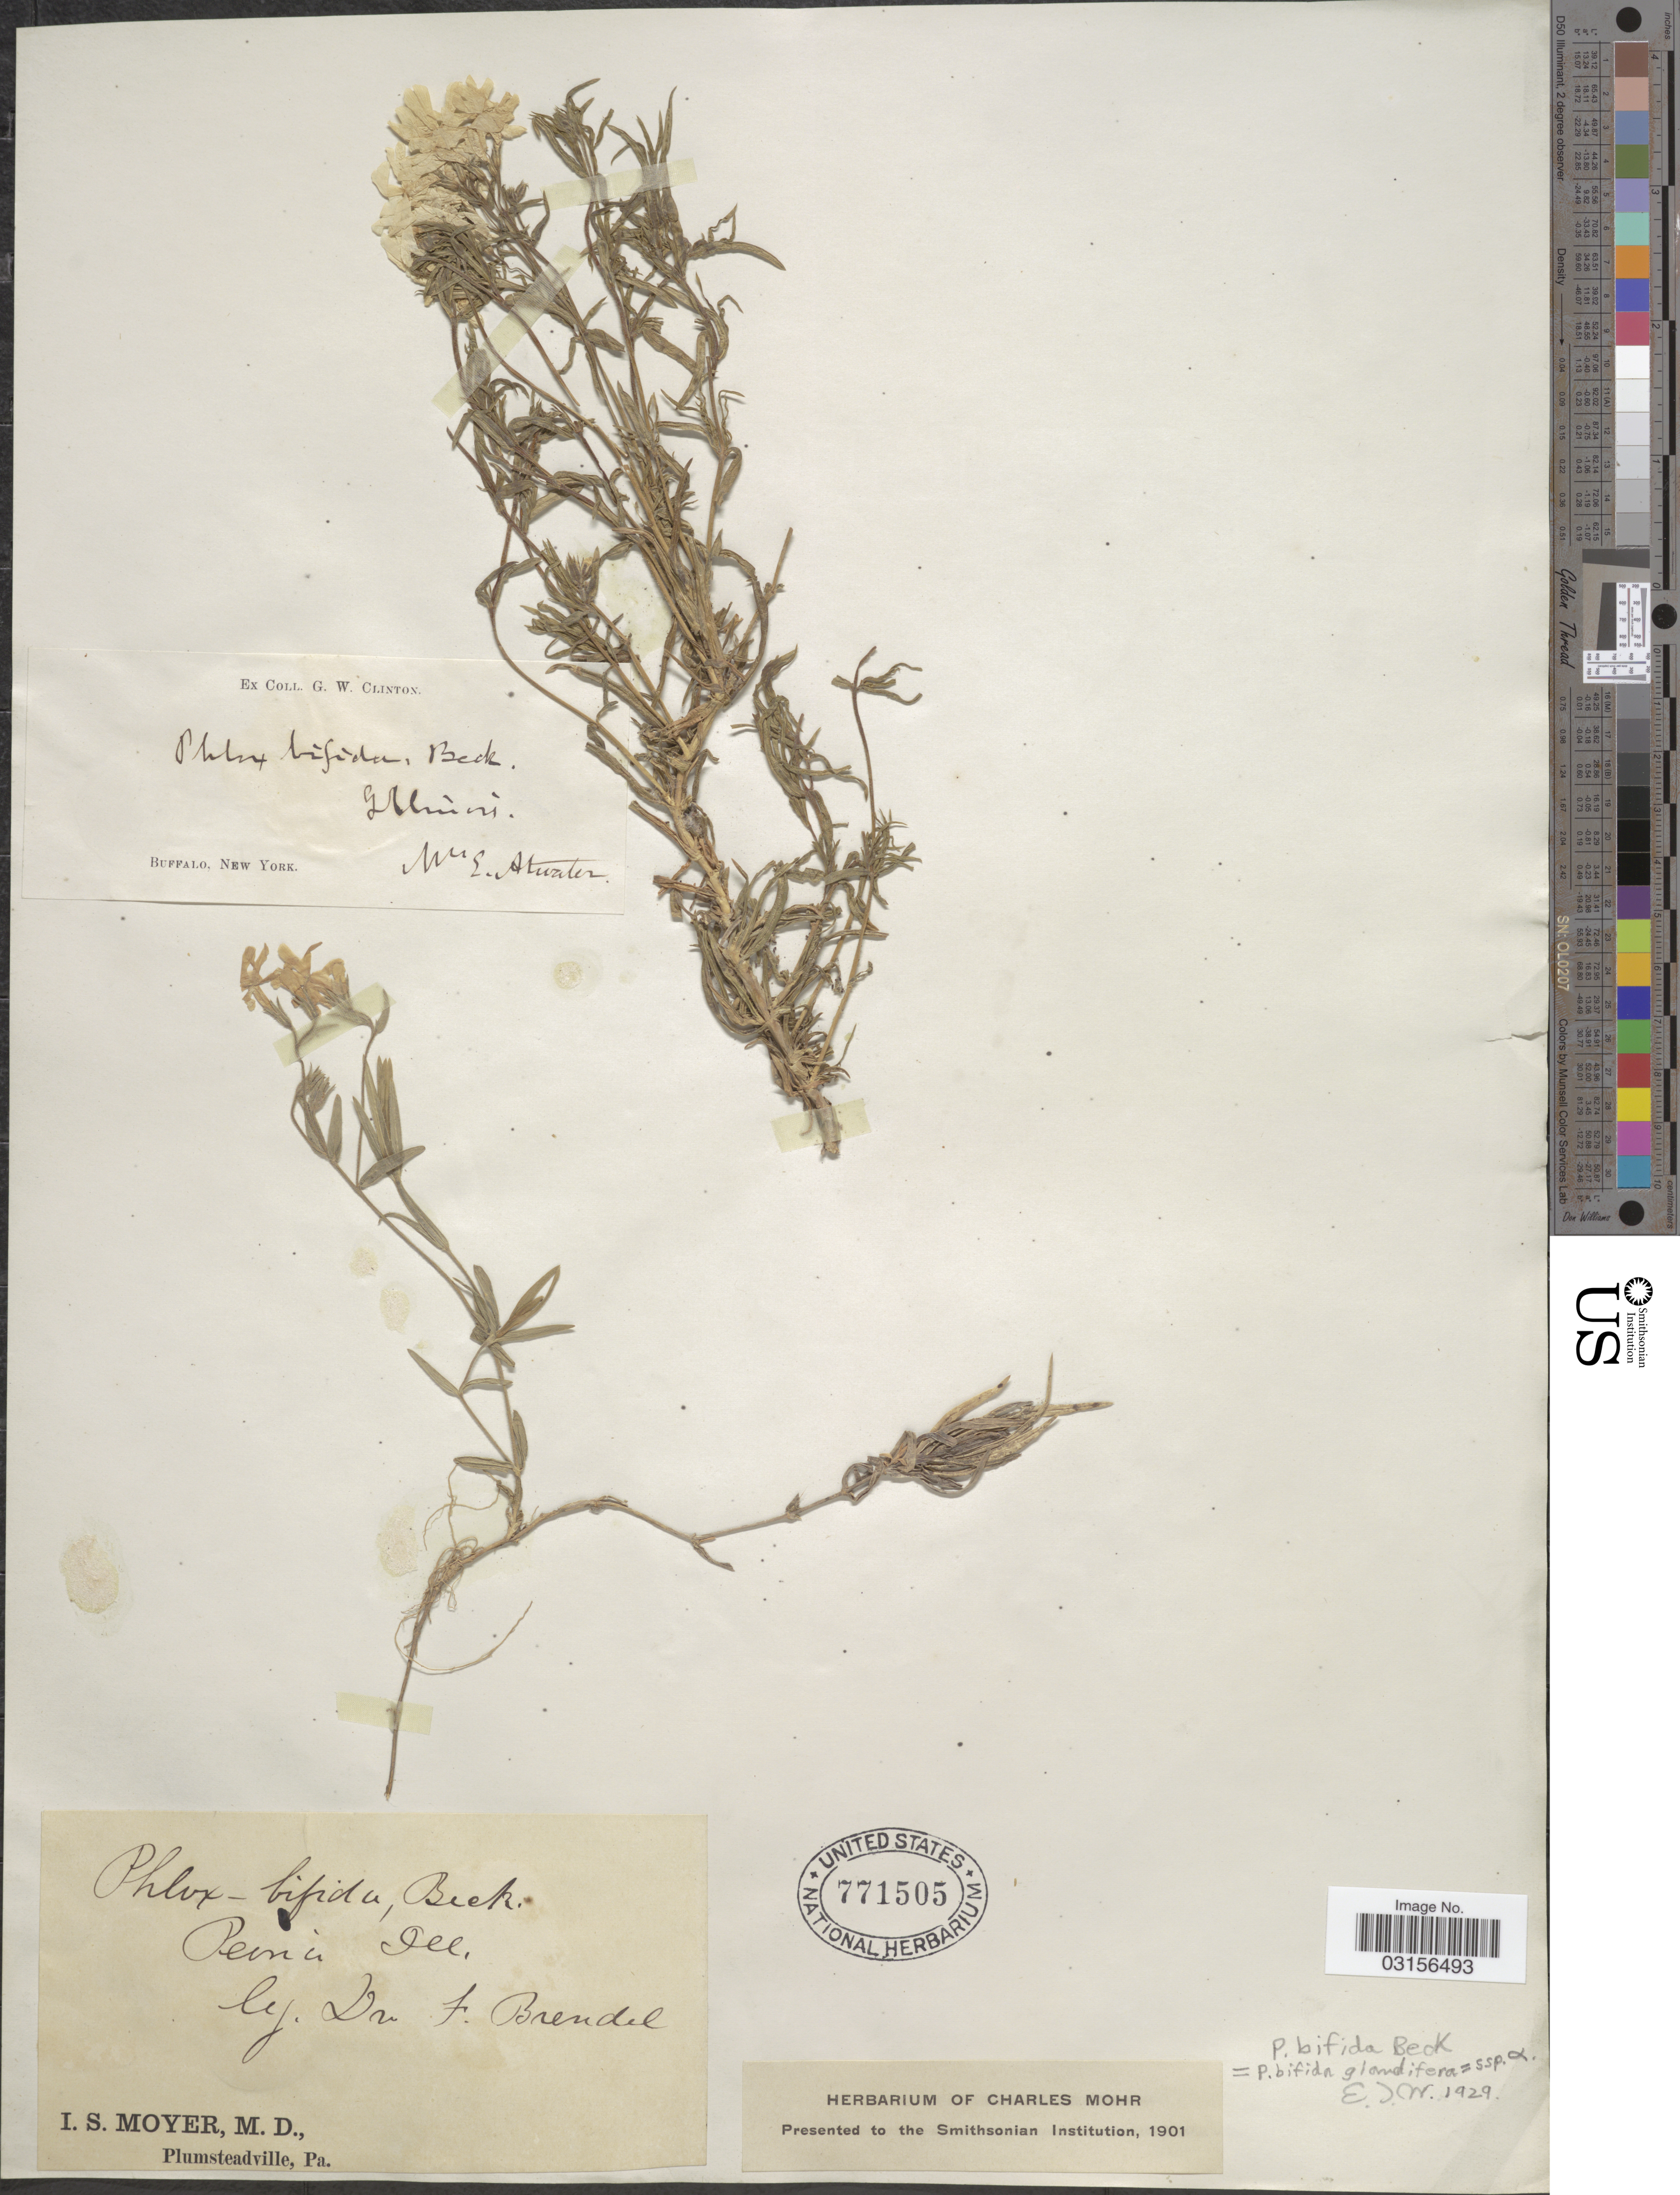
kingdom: Plantae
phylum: Tracheophyta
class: Magnoliopsida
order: Ericales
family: Polemoniaceae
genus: Phlox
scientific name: Phlox bifida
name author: L.C. Beck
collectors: Atwater & F. Brendel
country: United States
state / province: Illinois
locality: Peoria.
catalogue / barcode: US 771505